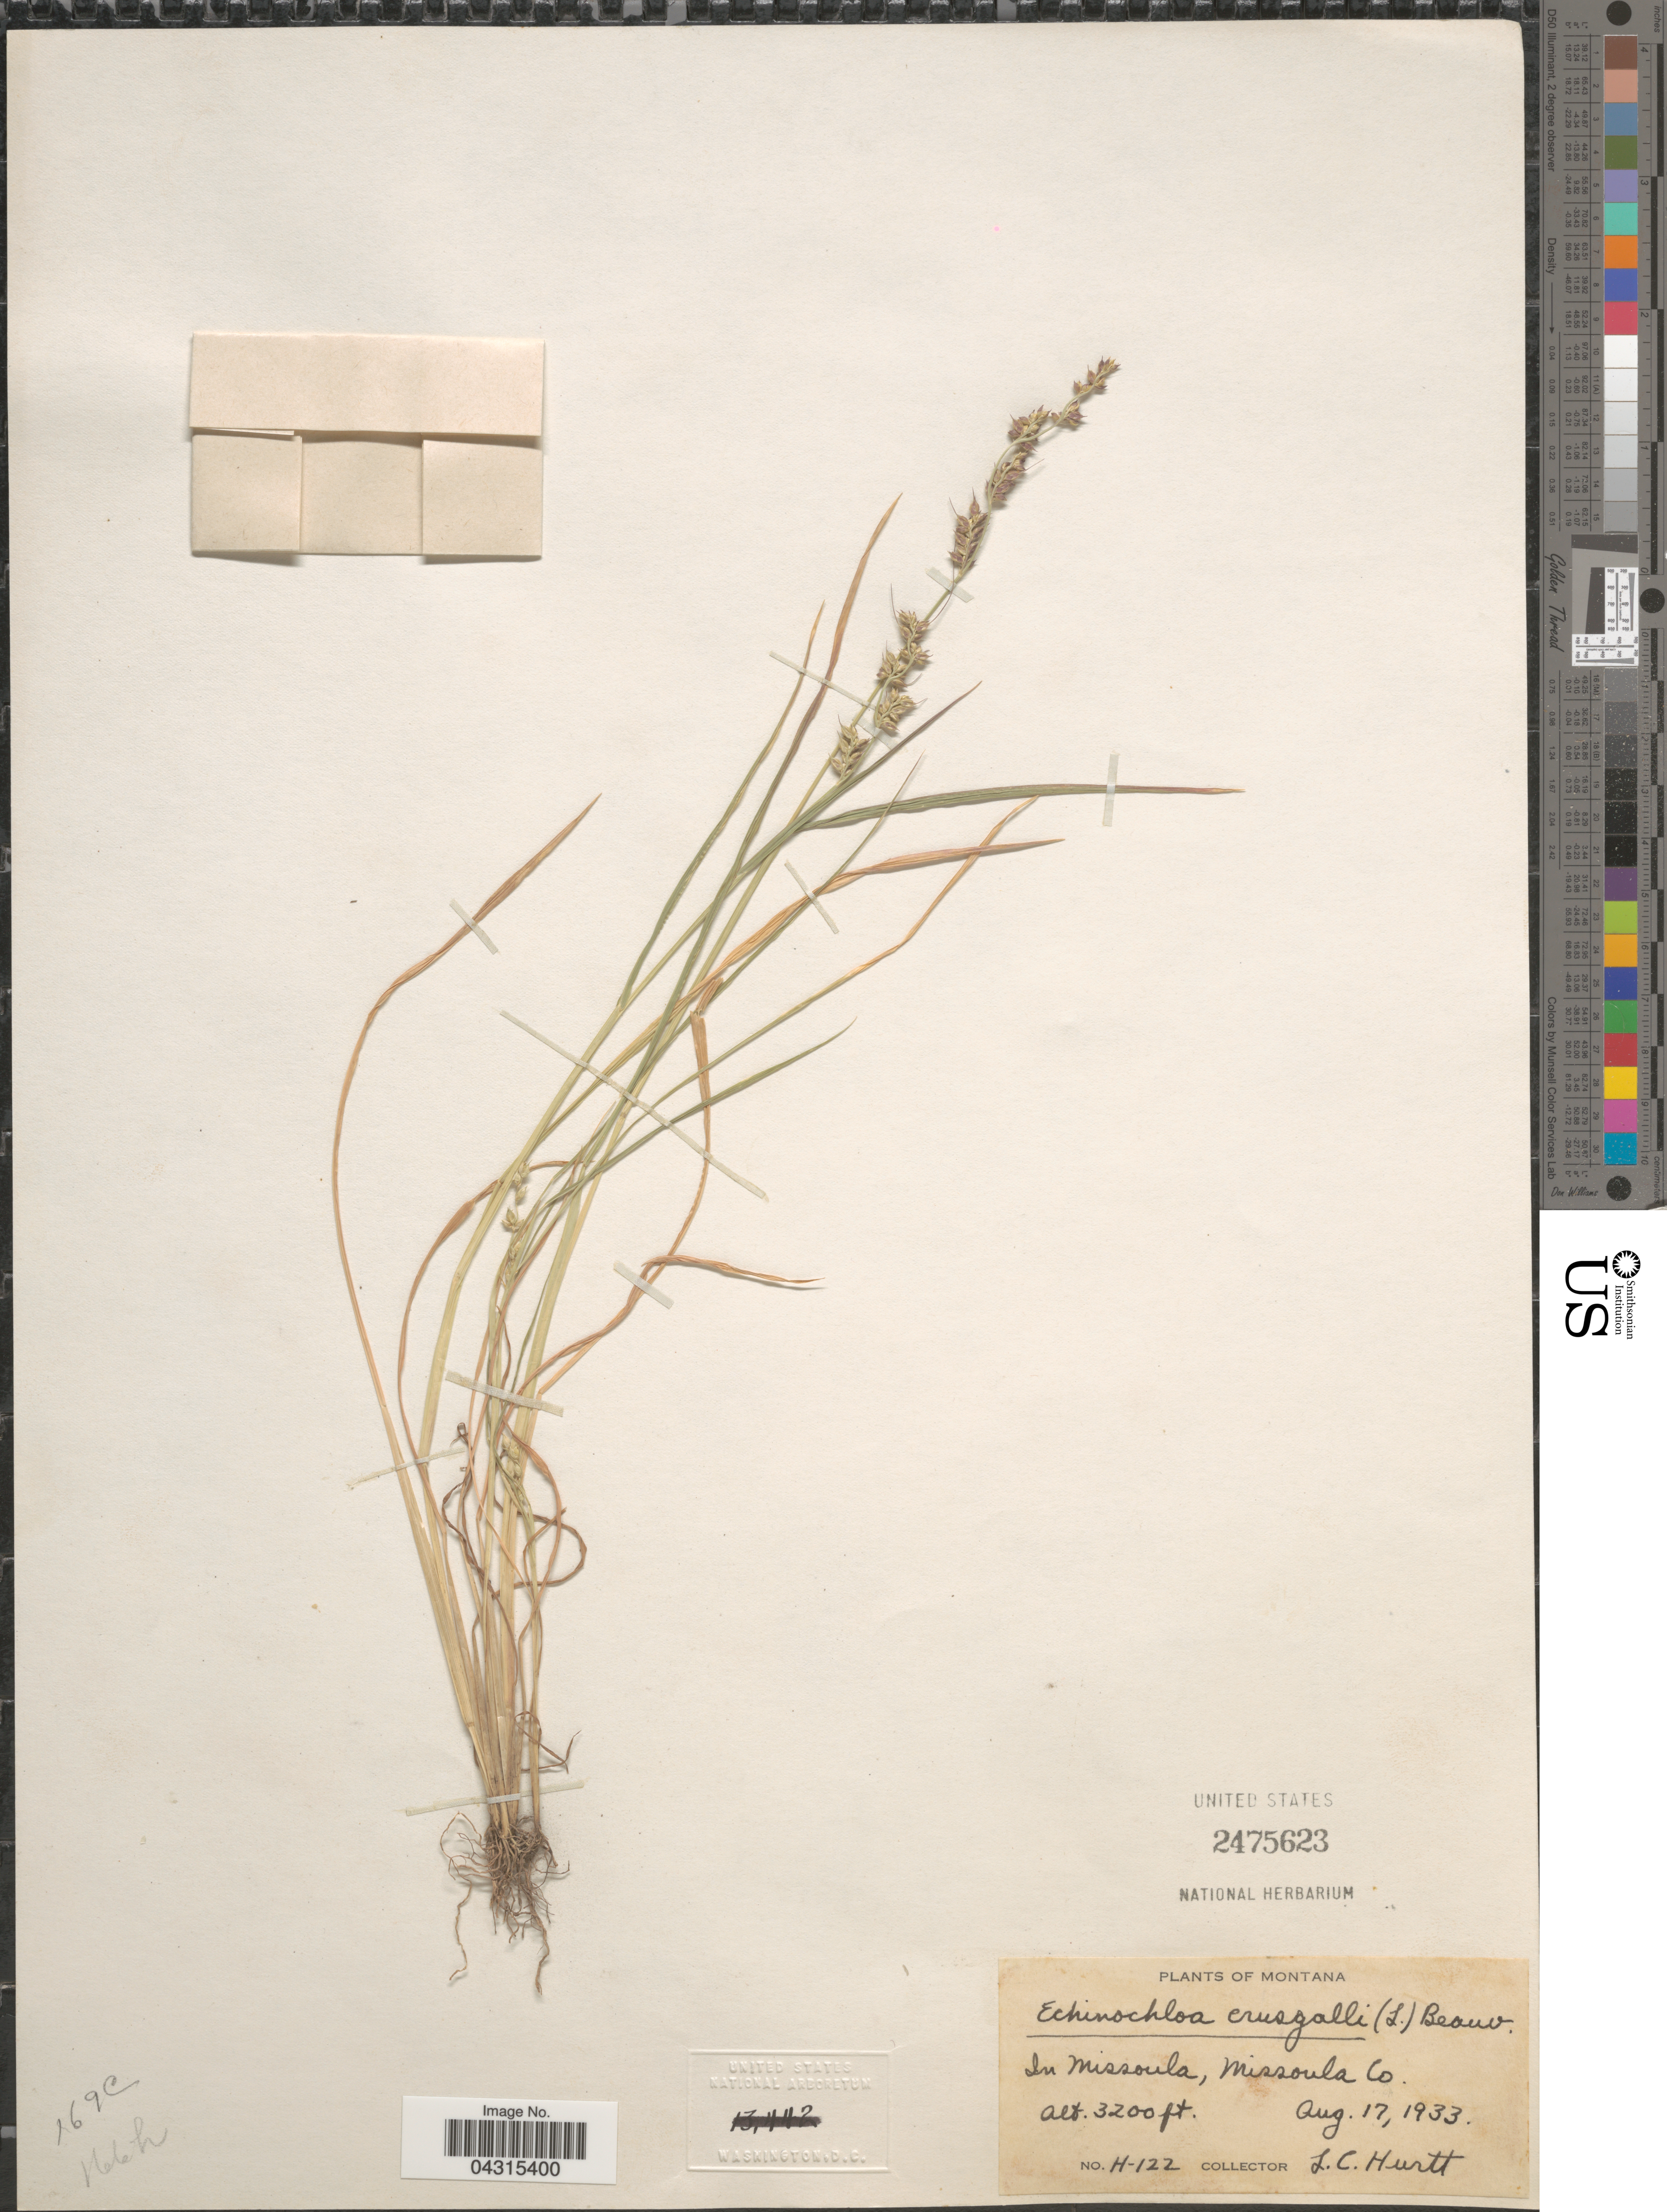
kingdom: Plantae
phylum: Tracheophyta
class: Liliopsida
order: Poales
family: Poaceae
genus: Echinochloa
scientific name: Echinochloa crus-galli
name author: (L.) P. Beauv.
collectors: L. Hurtt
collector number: H-122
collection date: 1933-08-17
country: United States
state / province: Montana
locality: In Missoula, Missoula Co.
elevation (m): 975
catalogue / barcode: US 2475623